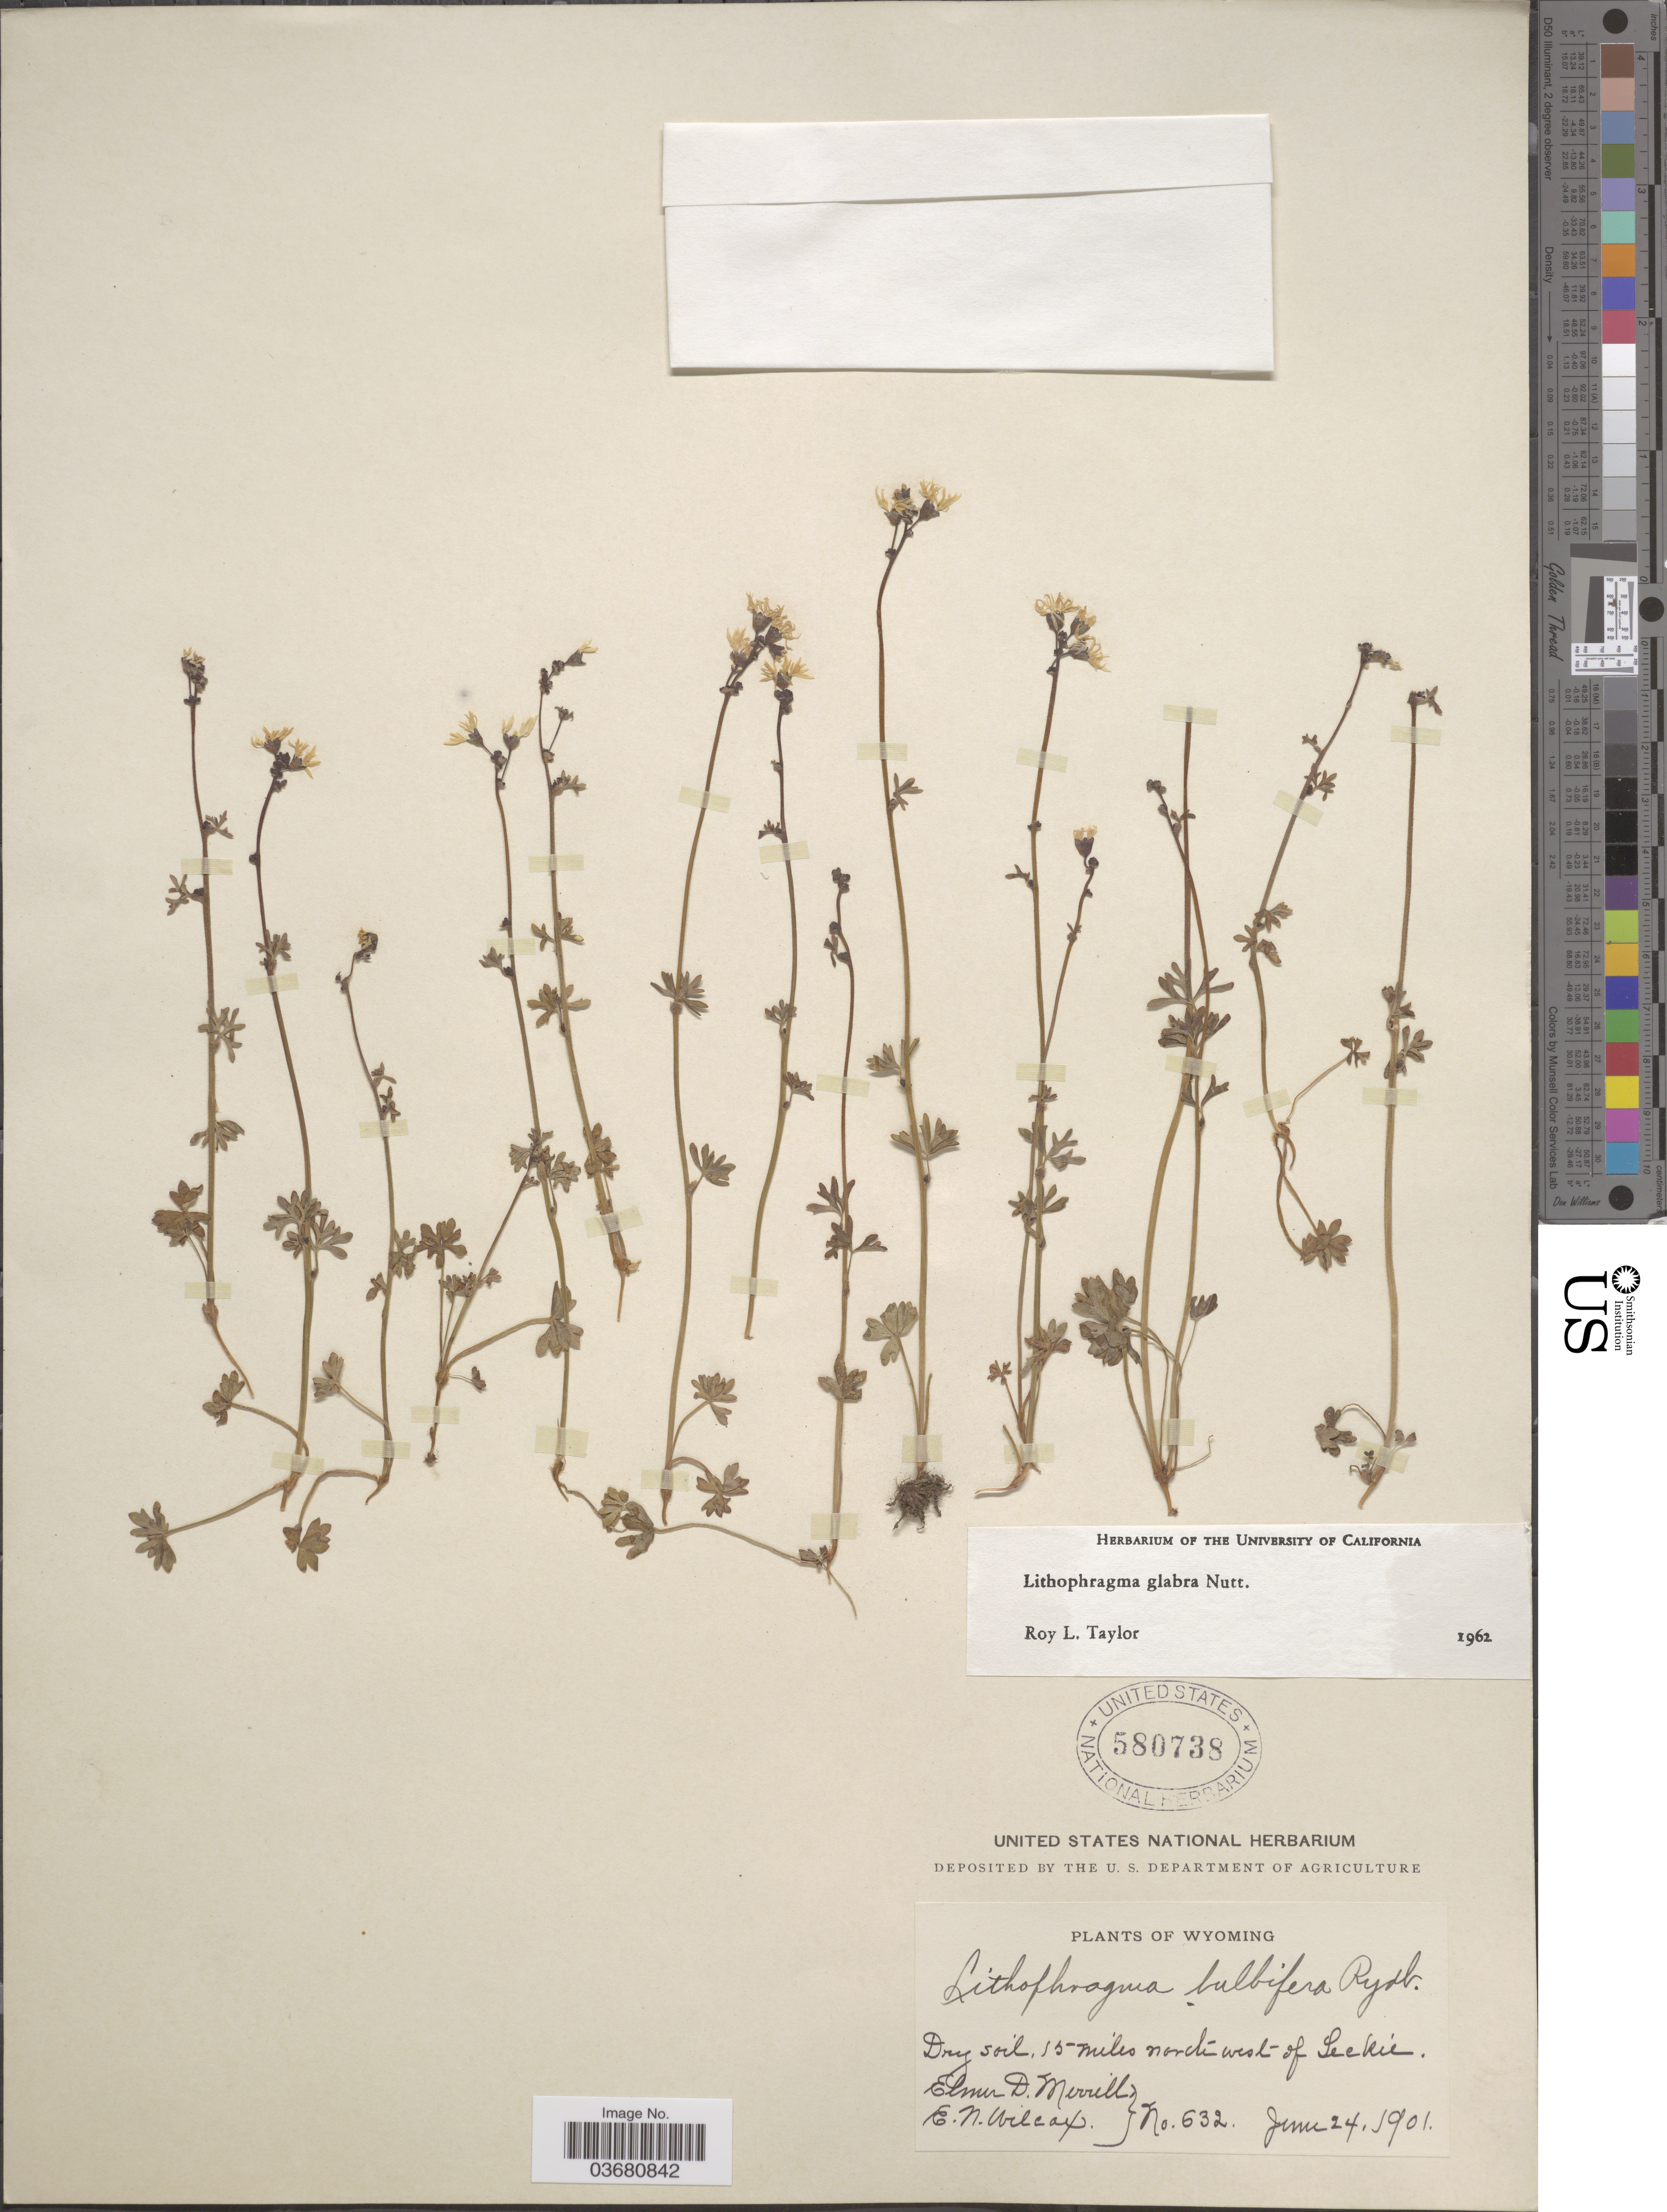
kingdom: Plantae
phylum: Tracheophyta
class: Magnoliopsida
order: Saxifragales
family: Saxifragaceae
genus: Lithophragma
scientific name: Lithophragma glabrum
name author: Nutt.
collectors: E. D. Merrill & E. Wilcox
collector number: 632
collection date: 1901-06-24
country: United States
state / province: Wyoming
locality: Dry soil, 15 miles north west of Leckie.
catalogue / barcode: US 580738